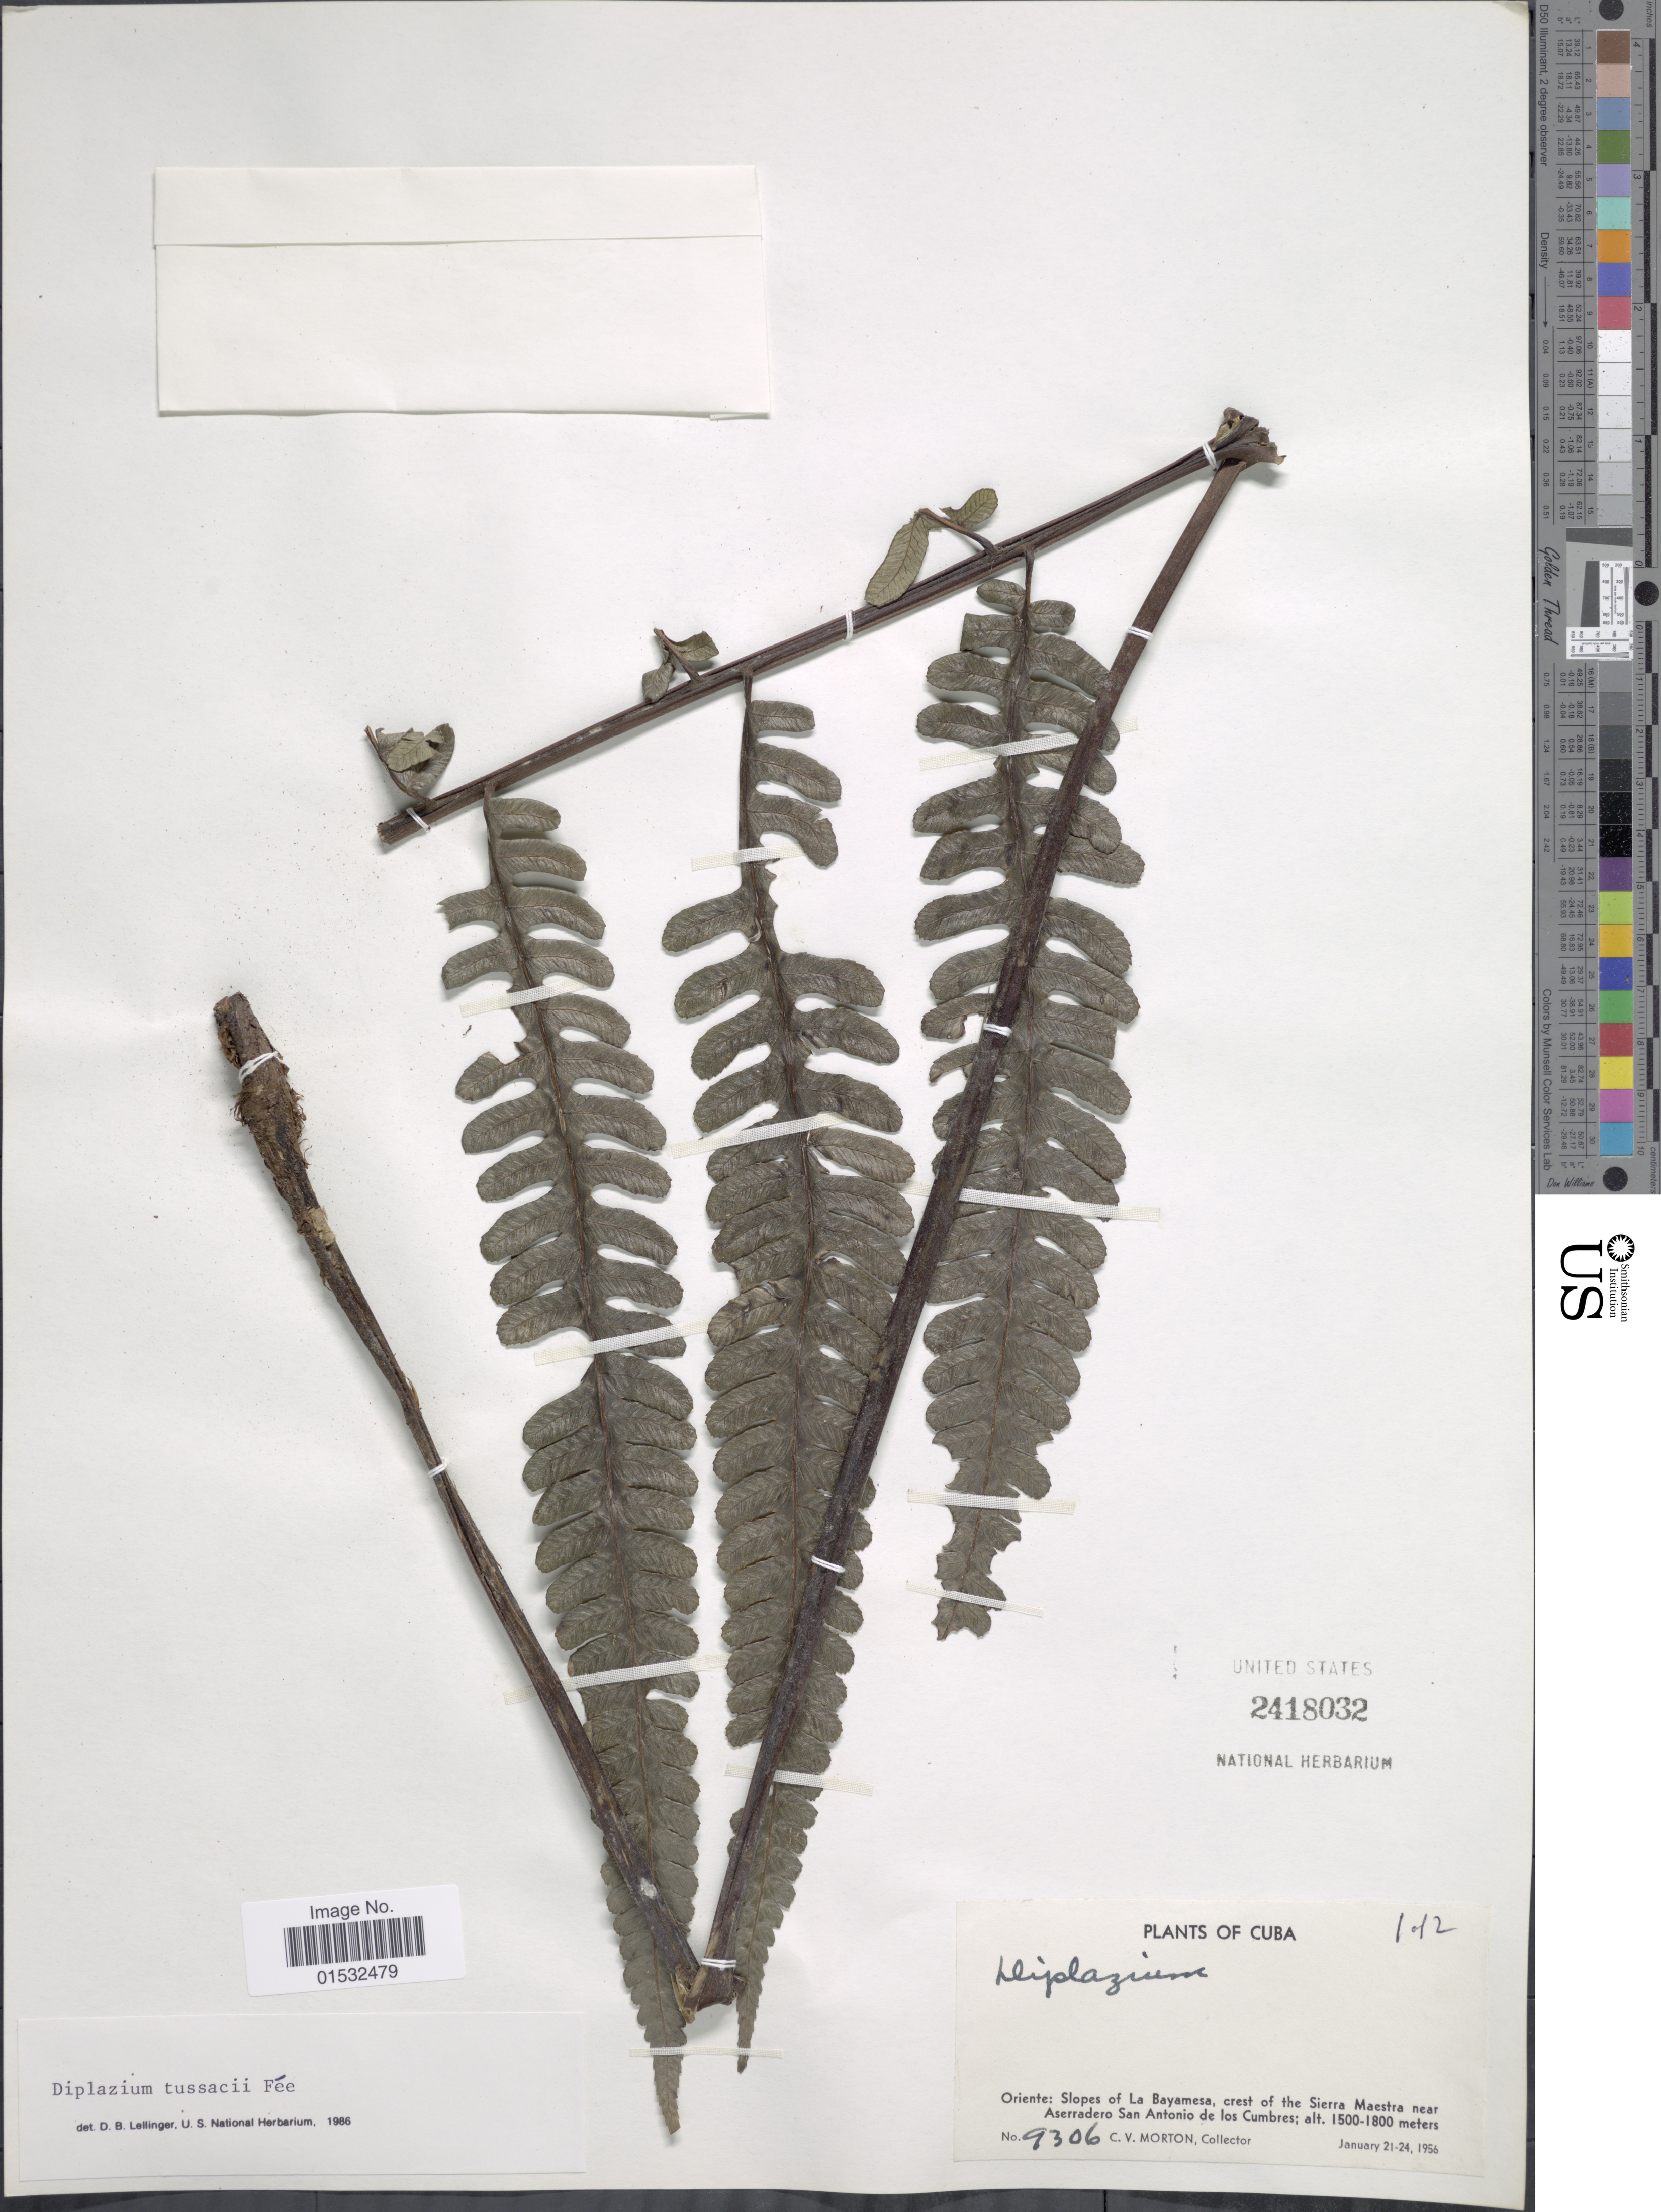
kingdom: Plantae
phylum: Tracheophyta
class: Polypodiopsida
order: Polypodiales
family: Athyriaceae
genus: Diplazium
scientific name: Diplazium tussacii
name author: Fée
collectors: C. V. Morton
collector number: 9306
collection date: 1956-01-21/1956-01-24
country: Cuba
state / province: Oriente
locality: Slopes of La Bayamesa, crest of the Sierra Maestra near Aserrado San Antonio de los Cumbres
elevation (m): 1500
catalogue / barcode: US 2418032